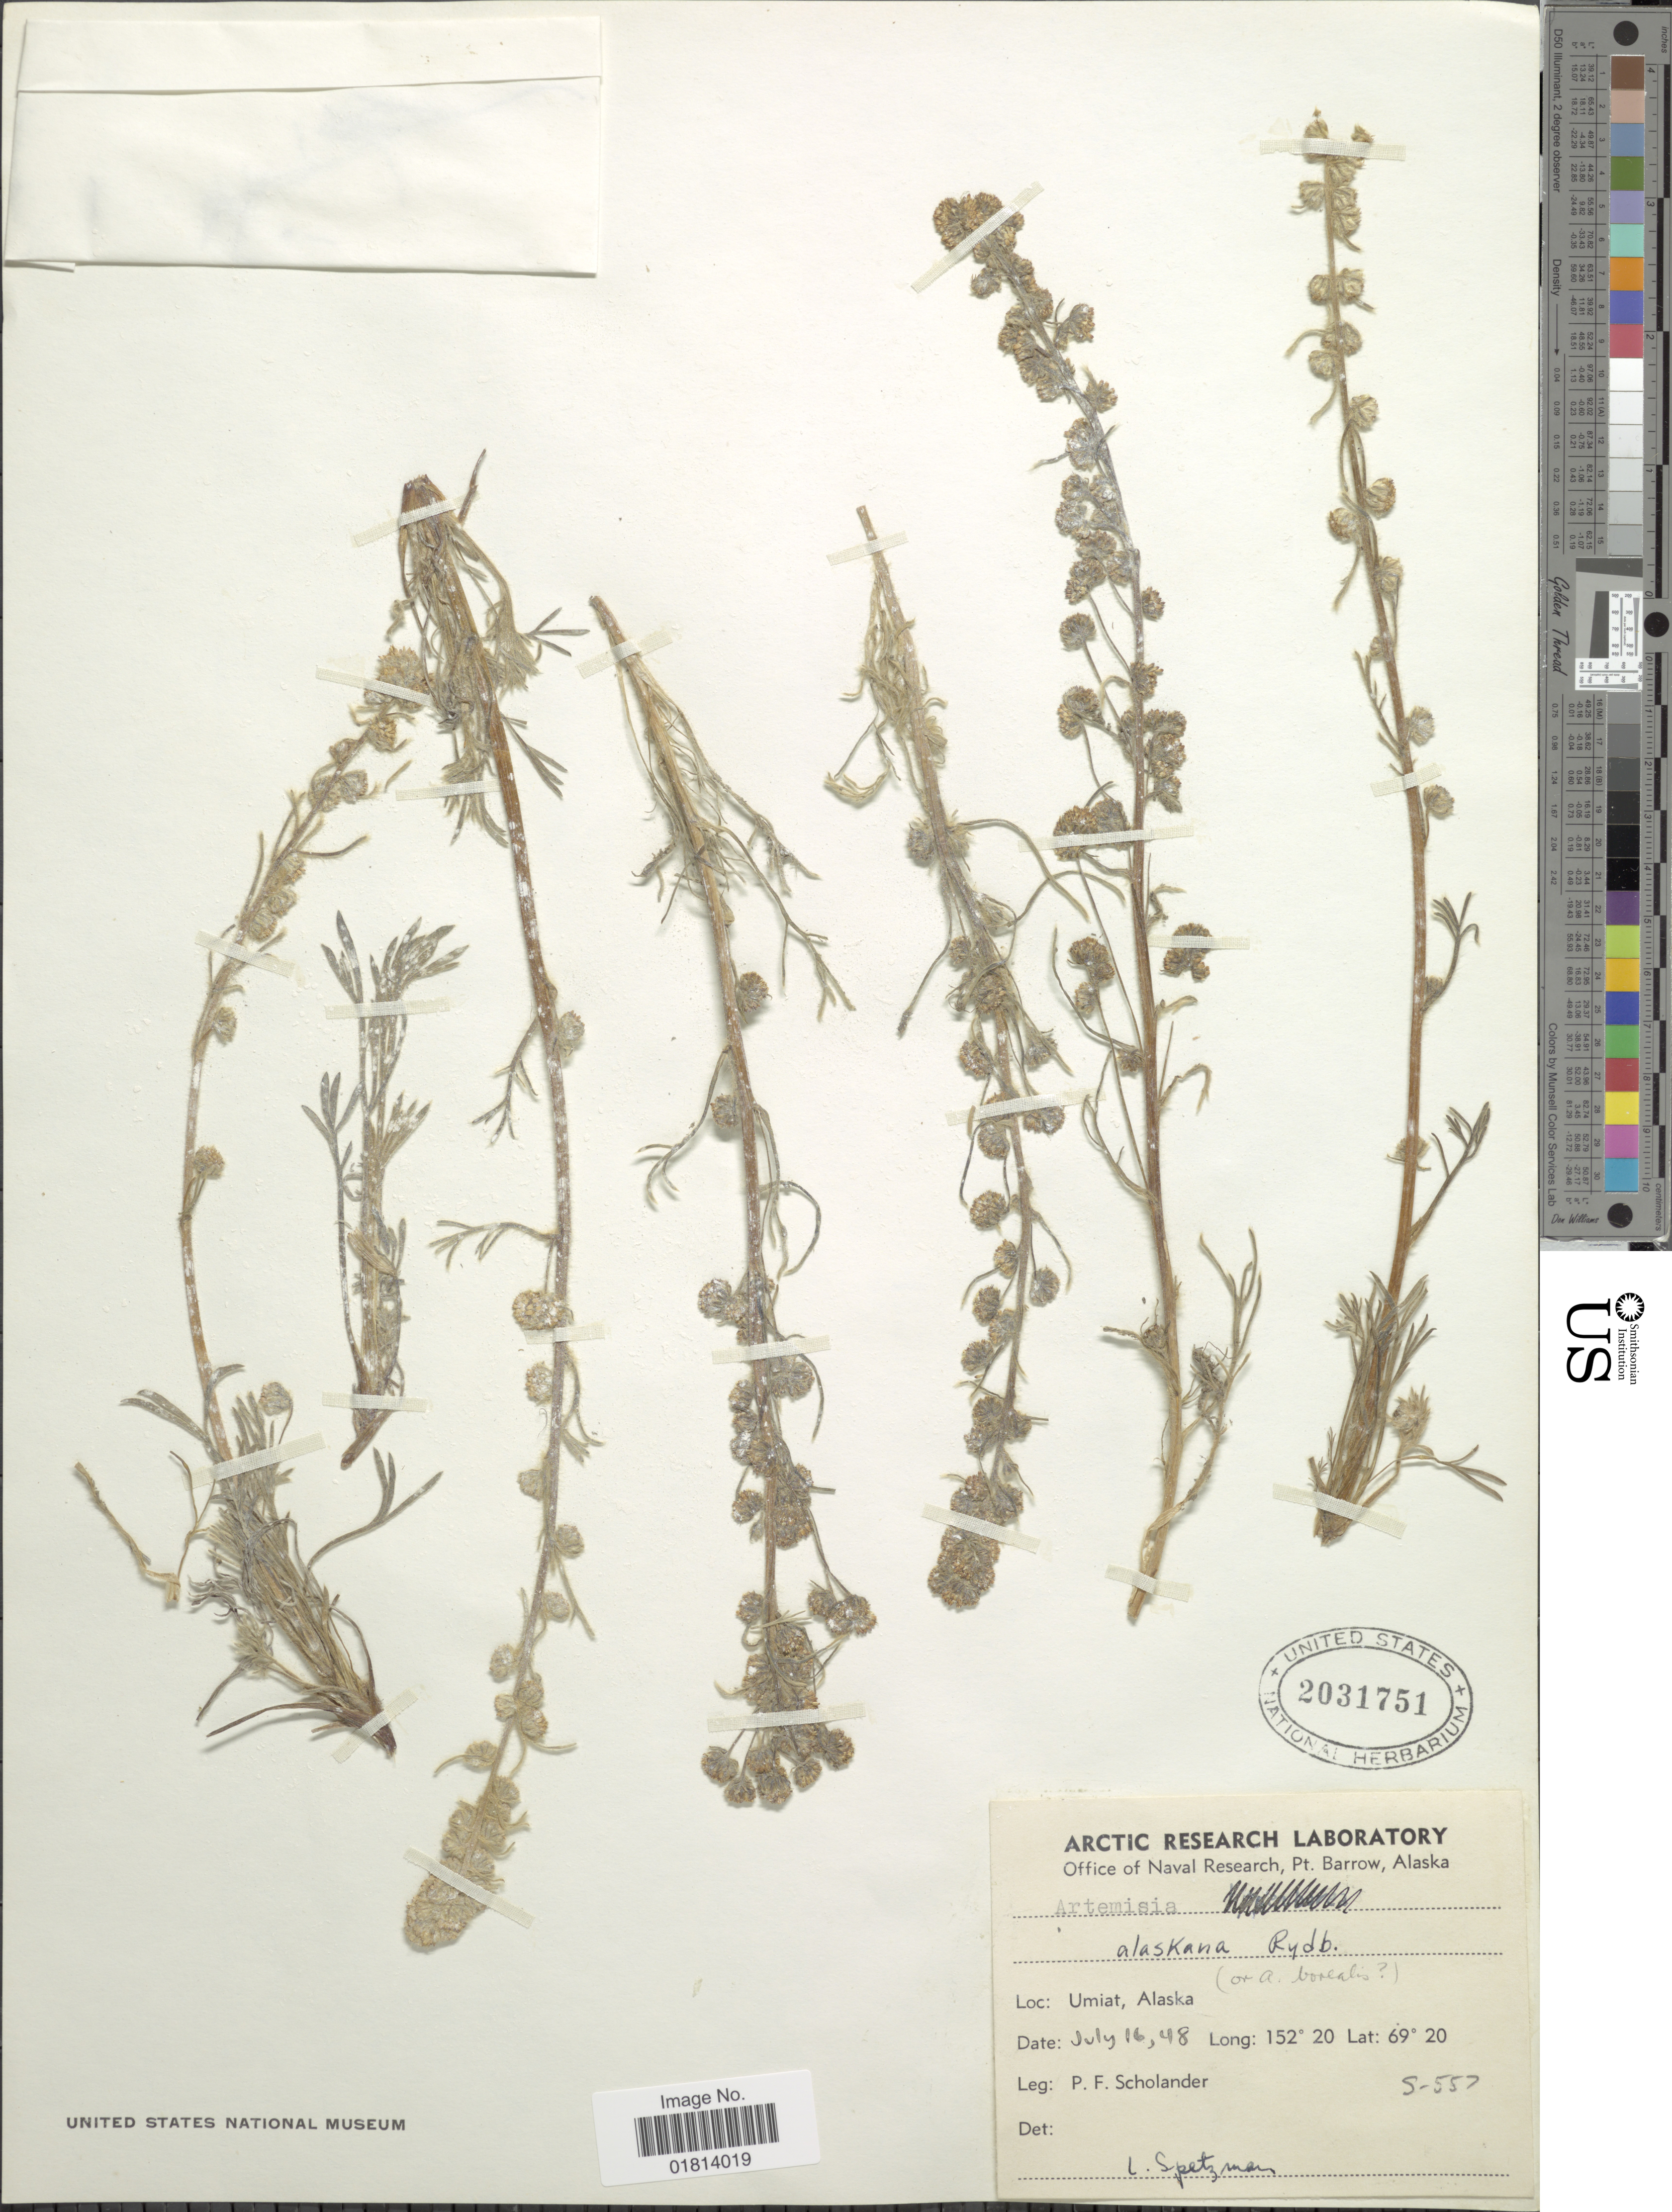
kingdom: Plantae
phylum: Tracheophyta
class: Magnoliopsida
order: Asterales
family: Asteraceae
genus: Artemisia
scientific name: Artemisia alaskana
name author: Rydb.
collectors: P. Scholander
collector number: S-557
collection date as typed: Transcribed d/m/y: 16/7/48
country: United States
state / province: Alaska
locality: Office of Naval Research, Pt. Barrow, Alaska. Umiat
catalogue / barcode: US 2031751